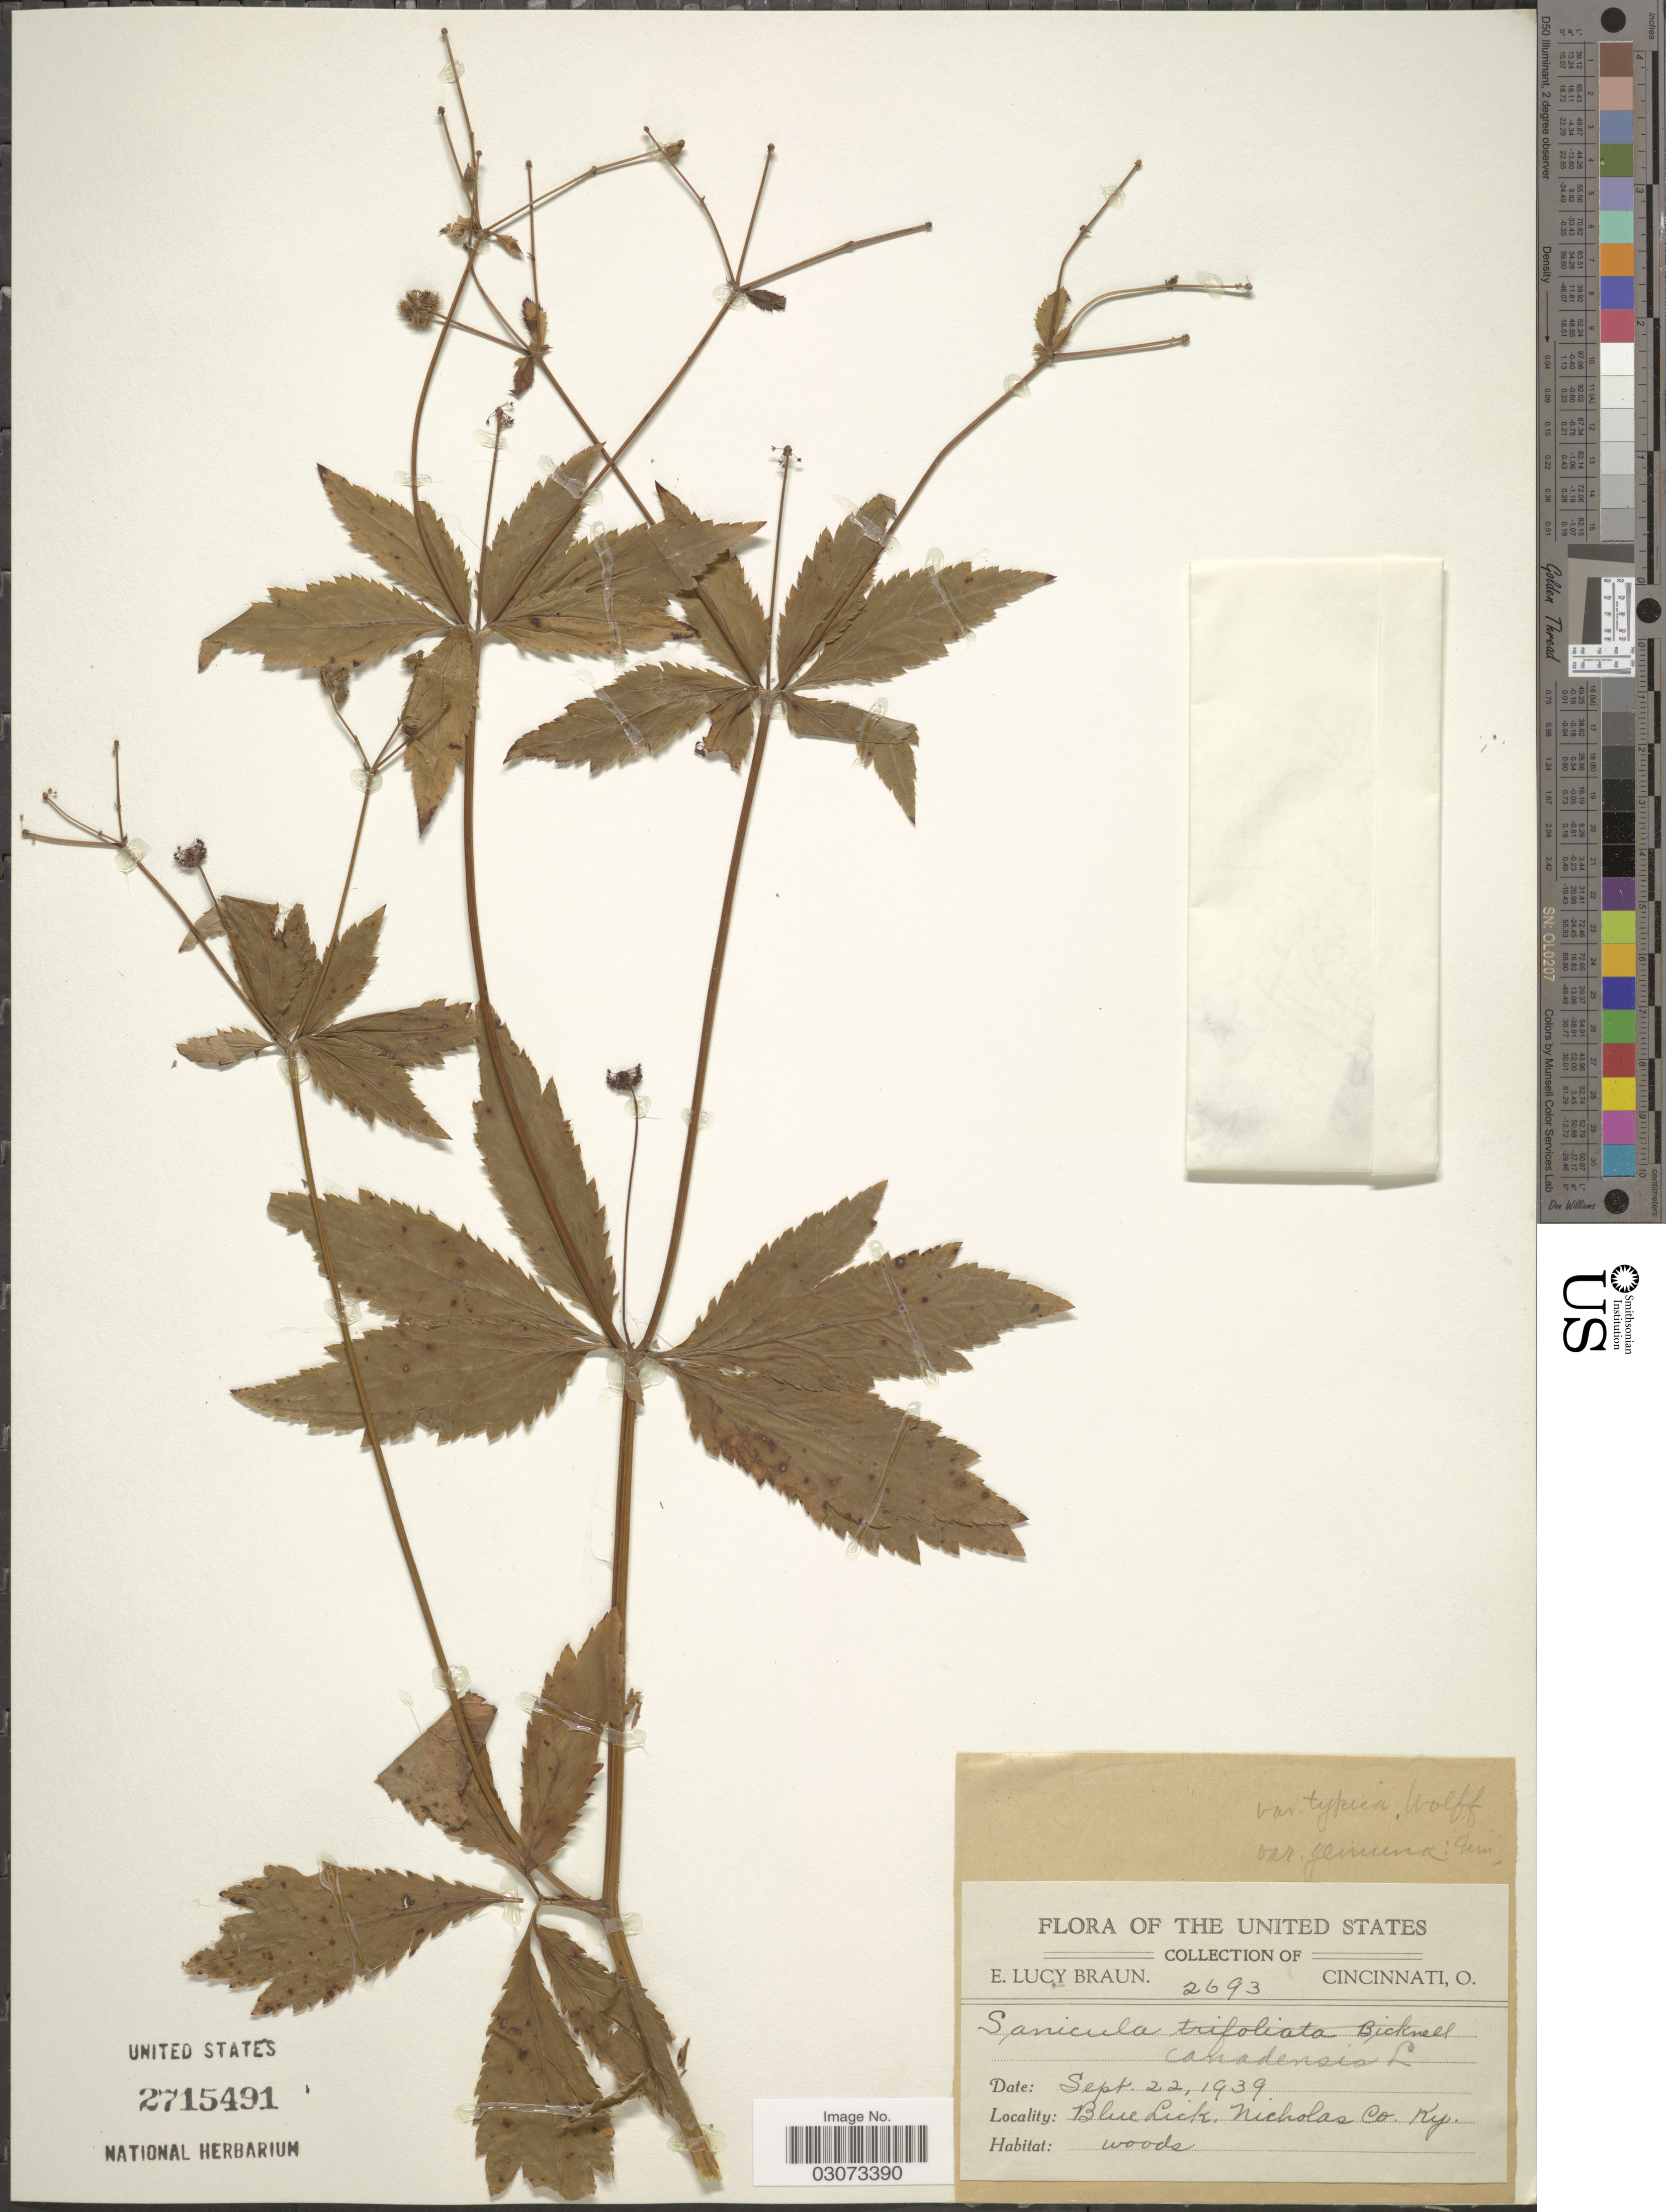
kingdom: Plantae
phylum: Tracheophyta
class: Magnoliopsida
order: Apiales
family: Apiaceae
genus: Sanicula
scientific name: Sanicula canadensis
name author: L.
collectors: E. L. Braun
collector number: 2693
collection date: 1939-09-22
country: United States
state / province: Kentucky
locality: Blue Lick, Nicholas Co.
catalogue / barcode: US 2715491